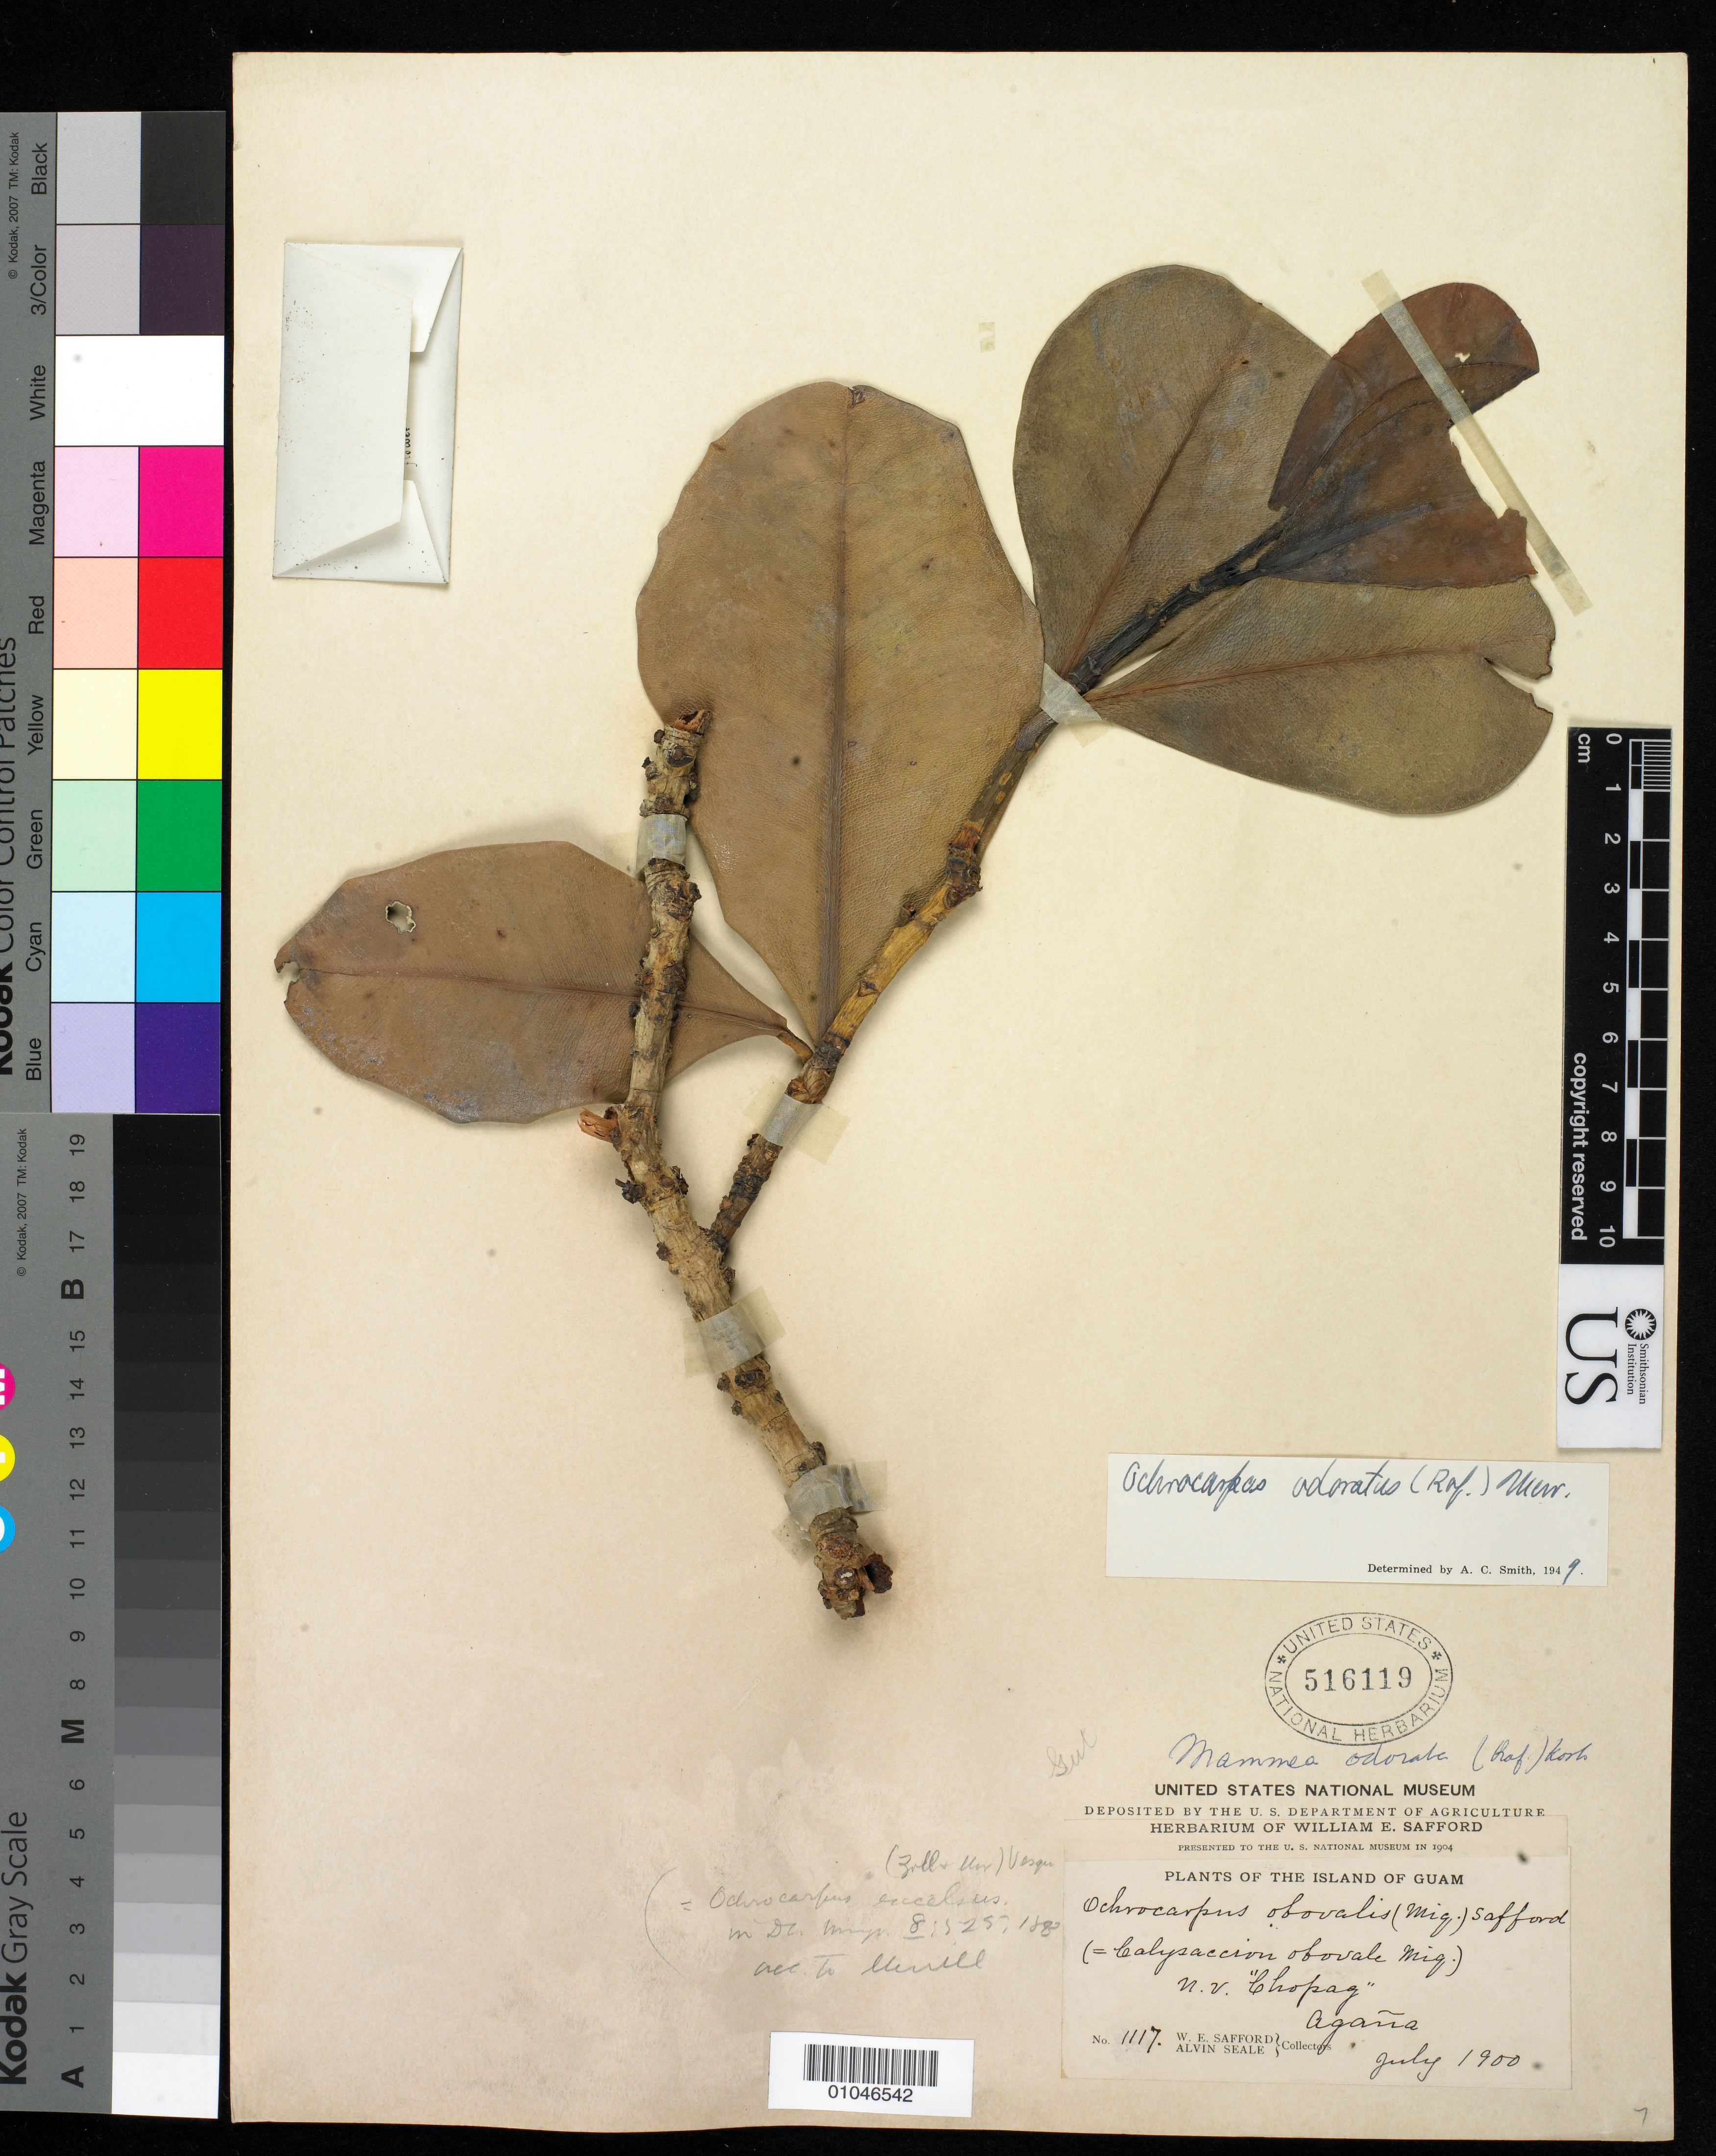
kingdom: Plantae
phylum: Tracheophyta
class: Magnoliopsida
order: Malpighiales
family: Calophyllaceae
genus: Mammea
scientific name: Mammea odorata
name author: (Raf.) Kosterm.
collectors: W. E. Safford & A. Seale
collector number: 1117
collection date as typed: Jul 1900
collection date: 1900-07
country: Guam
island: Guam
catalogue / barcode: US 516119